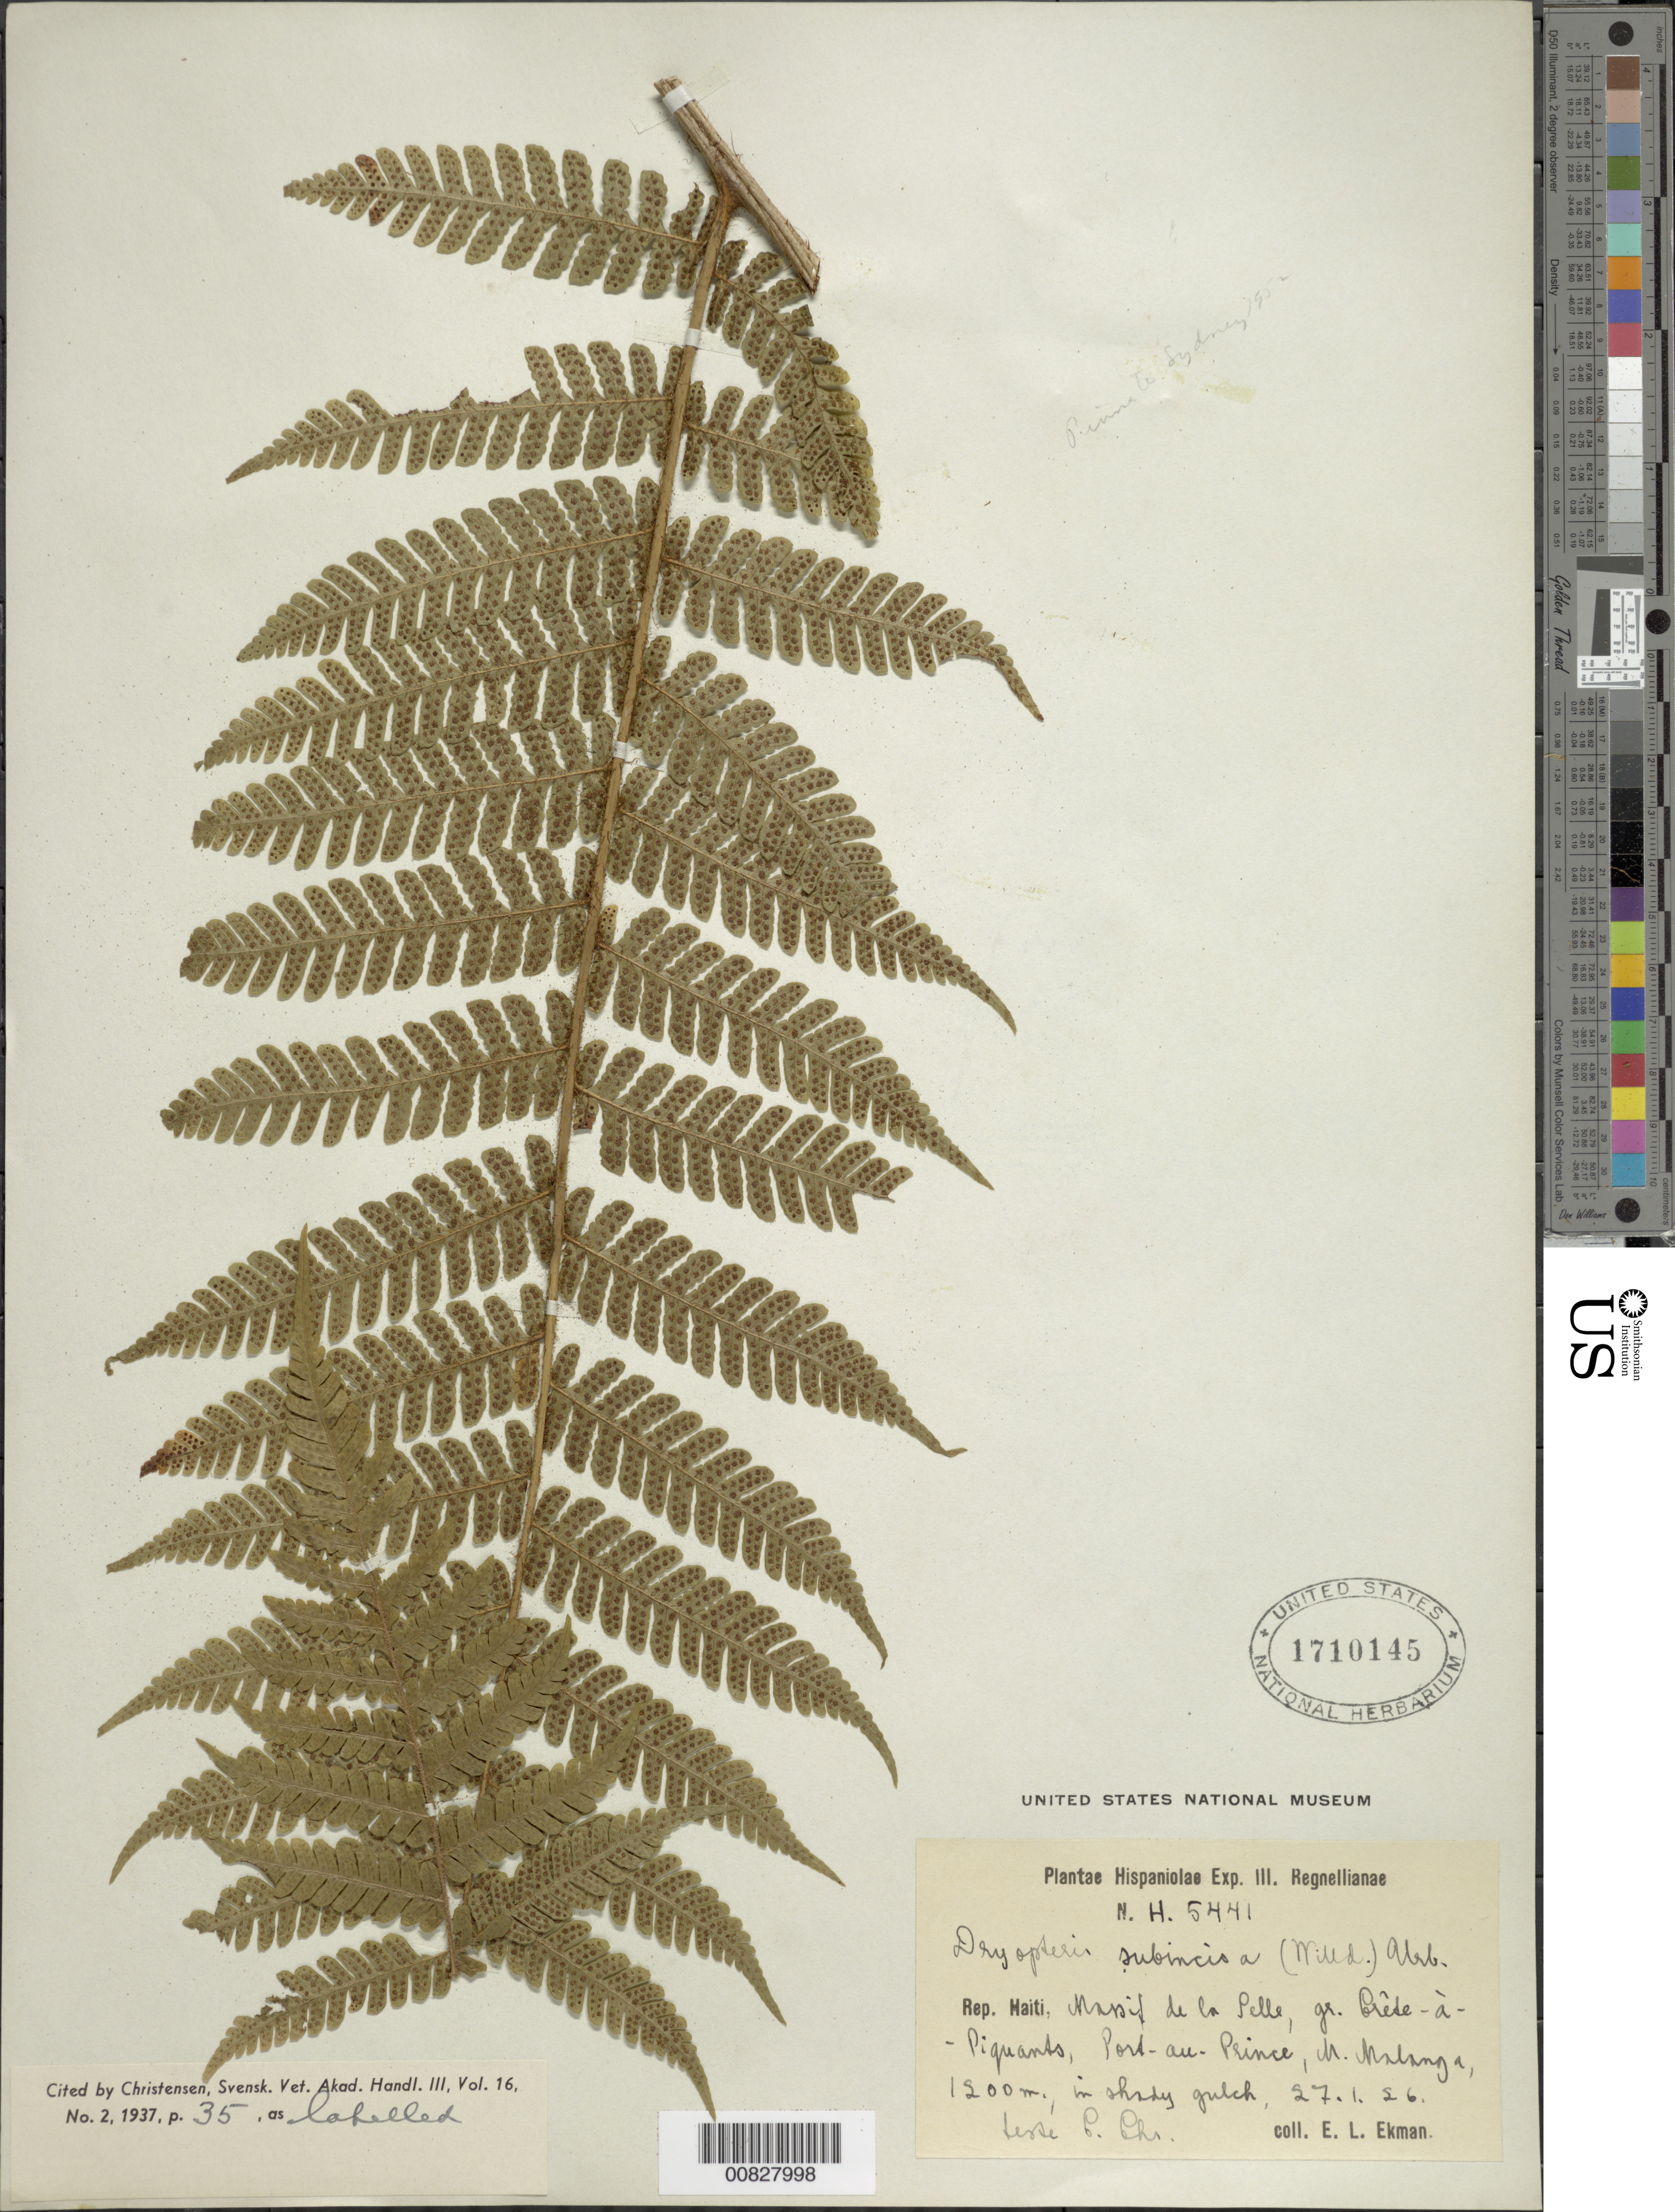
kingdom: Plantae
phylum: Tracheophyta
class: Polypodiopsida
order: Polypodiales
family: Dryopteridaceae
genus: Megalastrum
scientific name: Megalastrum subincisum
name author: (Willd.) A.R. Sm. & R.C. Moran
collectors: E. L. Ekman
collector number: H 5441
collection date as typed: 27 Jan 1926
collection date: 1926-01-27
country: Haiti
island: Hispaniola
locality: Massif de la Selle, gr. Crête-à-Piquants, Port au Prince, M. Malanga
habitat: Shady gulch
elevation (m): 1200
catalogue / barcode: US 1710145